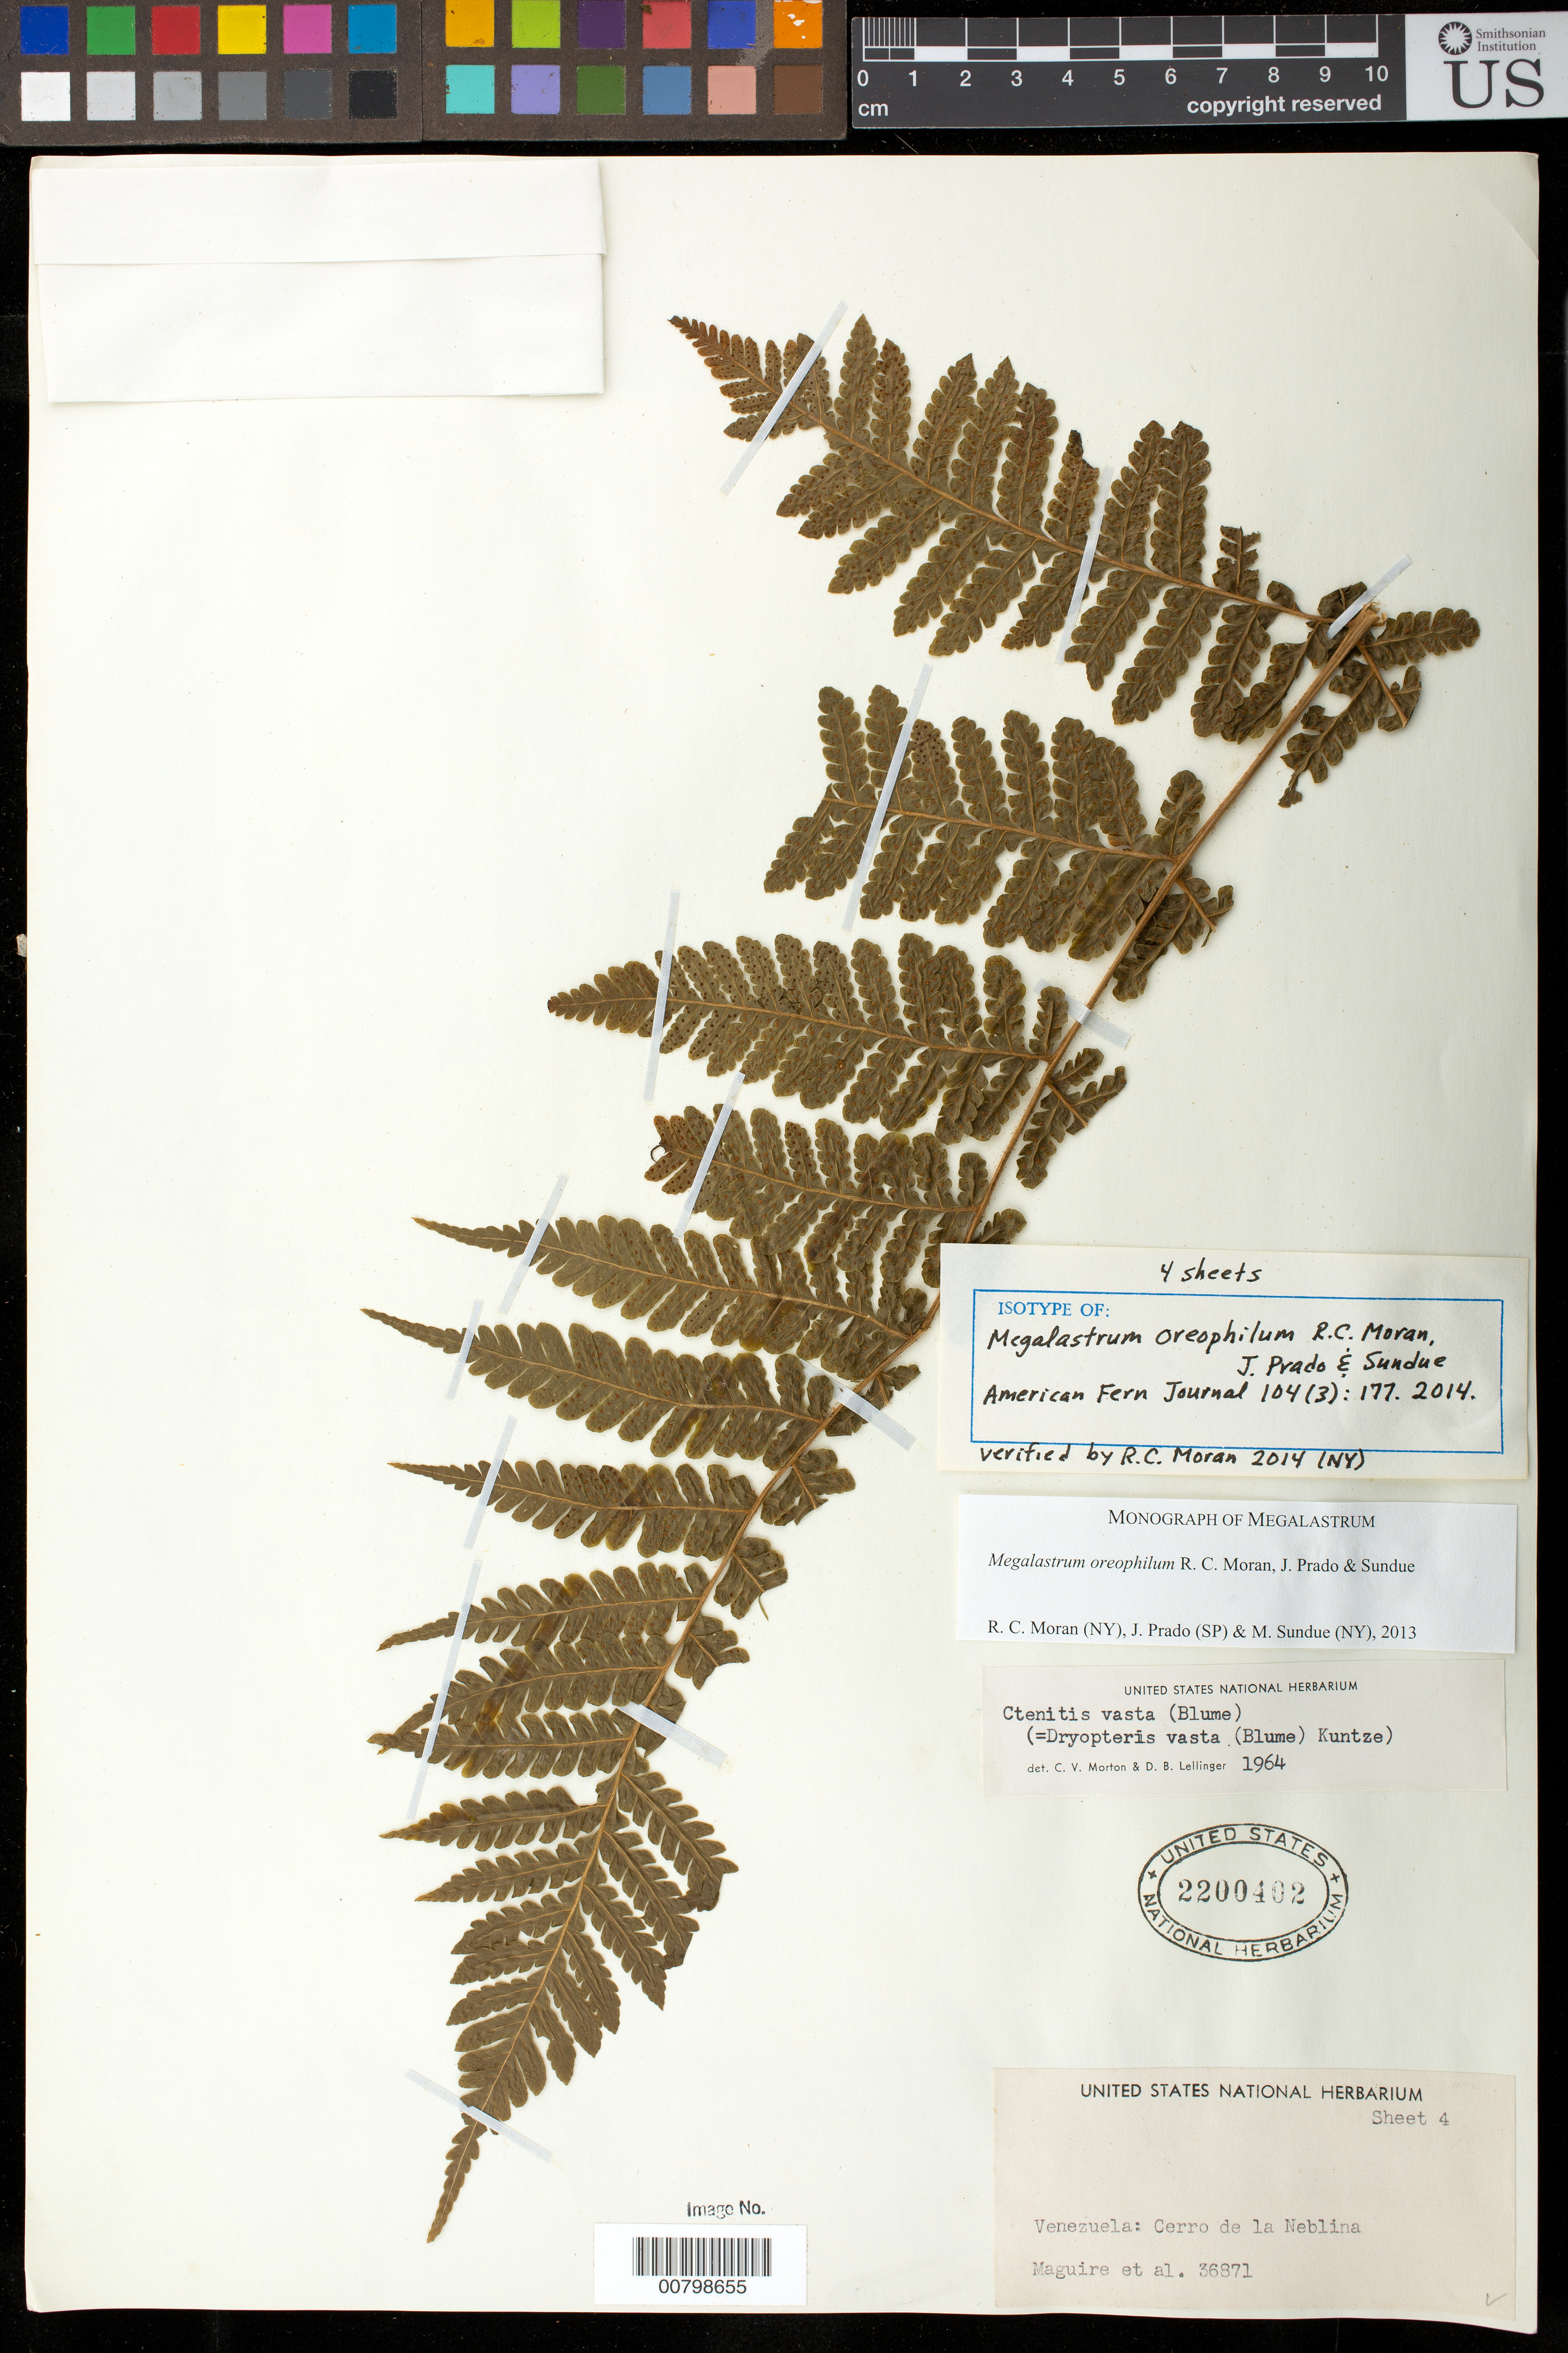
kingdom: Plantae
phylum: Tracheophyta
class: Polypodiopsida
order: Polypodiales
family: Dryopteridaceae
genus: Megalastrum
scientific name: Megalastrum oreophilum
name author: R.C. Moran et al.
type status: Isotype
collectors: B. Maguire, J. J. Wurdack & G. S. Bunting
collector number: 36871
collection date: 1953-12-24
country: Venezuela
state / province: Amazonas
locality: Cerro de la Neblina, Río Yatua. 6-8 km S of Camp 3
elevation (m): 1200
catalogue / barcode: US 2200402